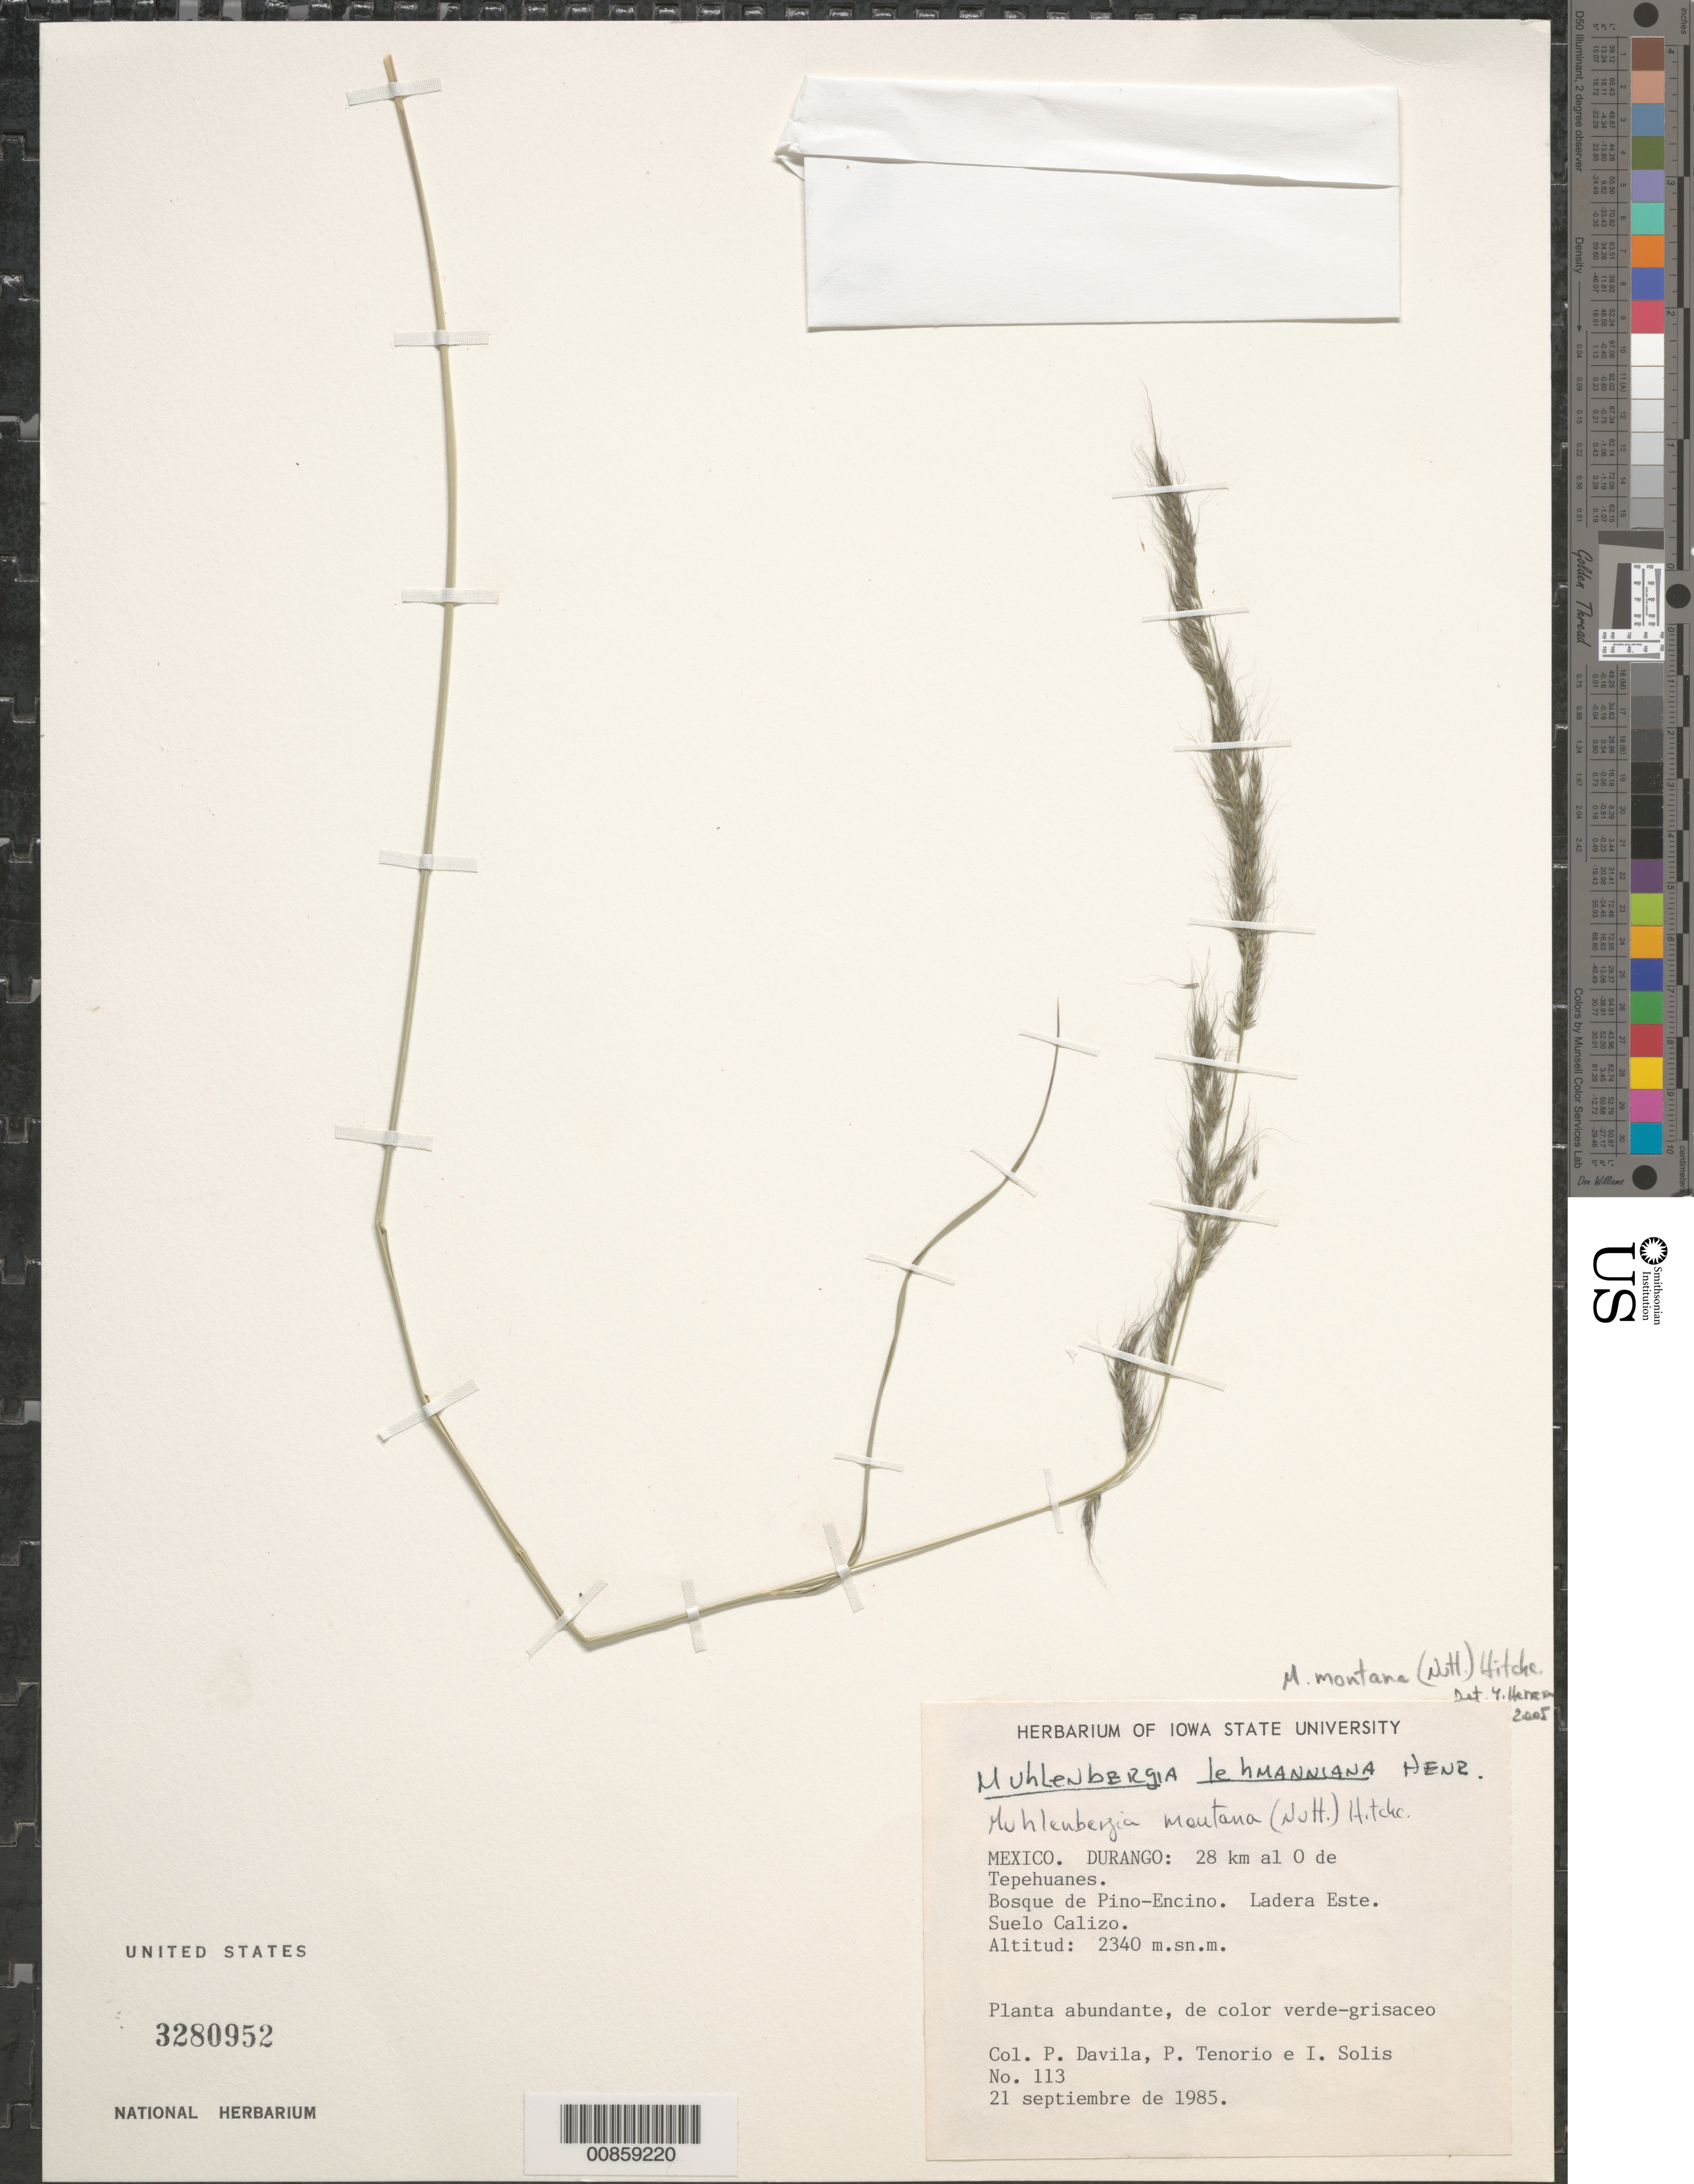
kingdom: Plantae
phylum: Tracheophyta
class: Liliopsida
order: Poales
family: Poaceae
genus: Muhlenbergia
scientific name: Muhlenbergia montana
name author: (Nutt.) Hitchc.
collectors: P. Dávila, P. Tenorio L. & I. Solis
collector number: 113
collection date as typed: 21 Sep 1985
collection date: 1985-09-21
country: Mexico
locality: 28 km al W de Tepehuanes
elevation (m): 2340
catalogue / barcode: US 3280952